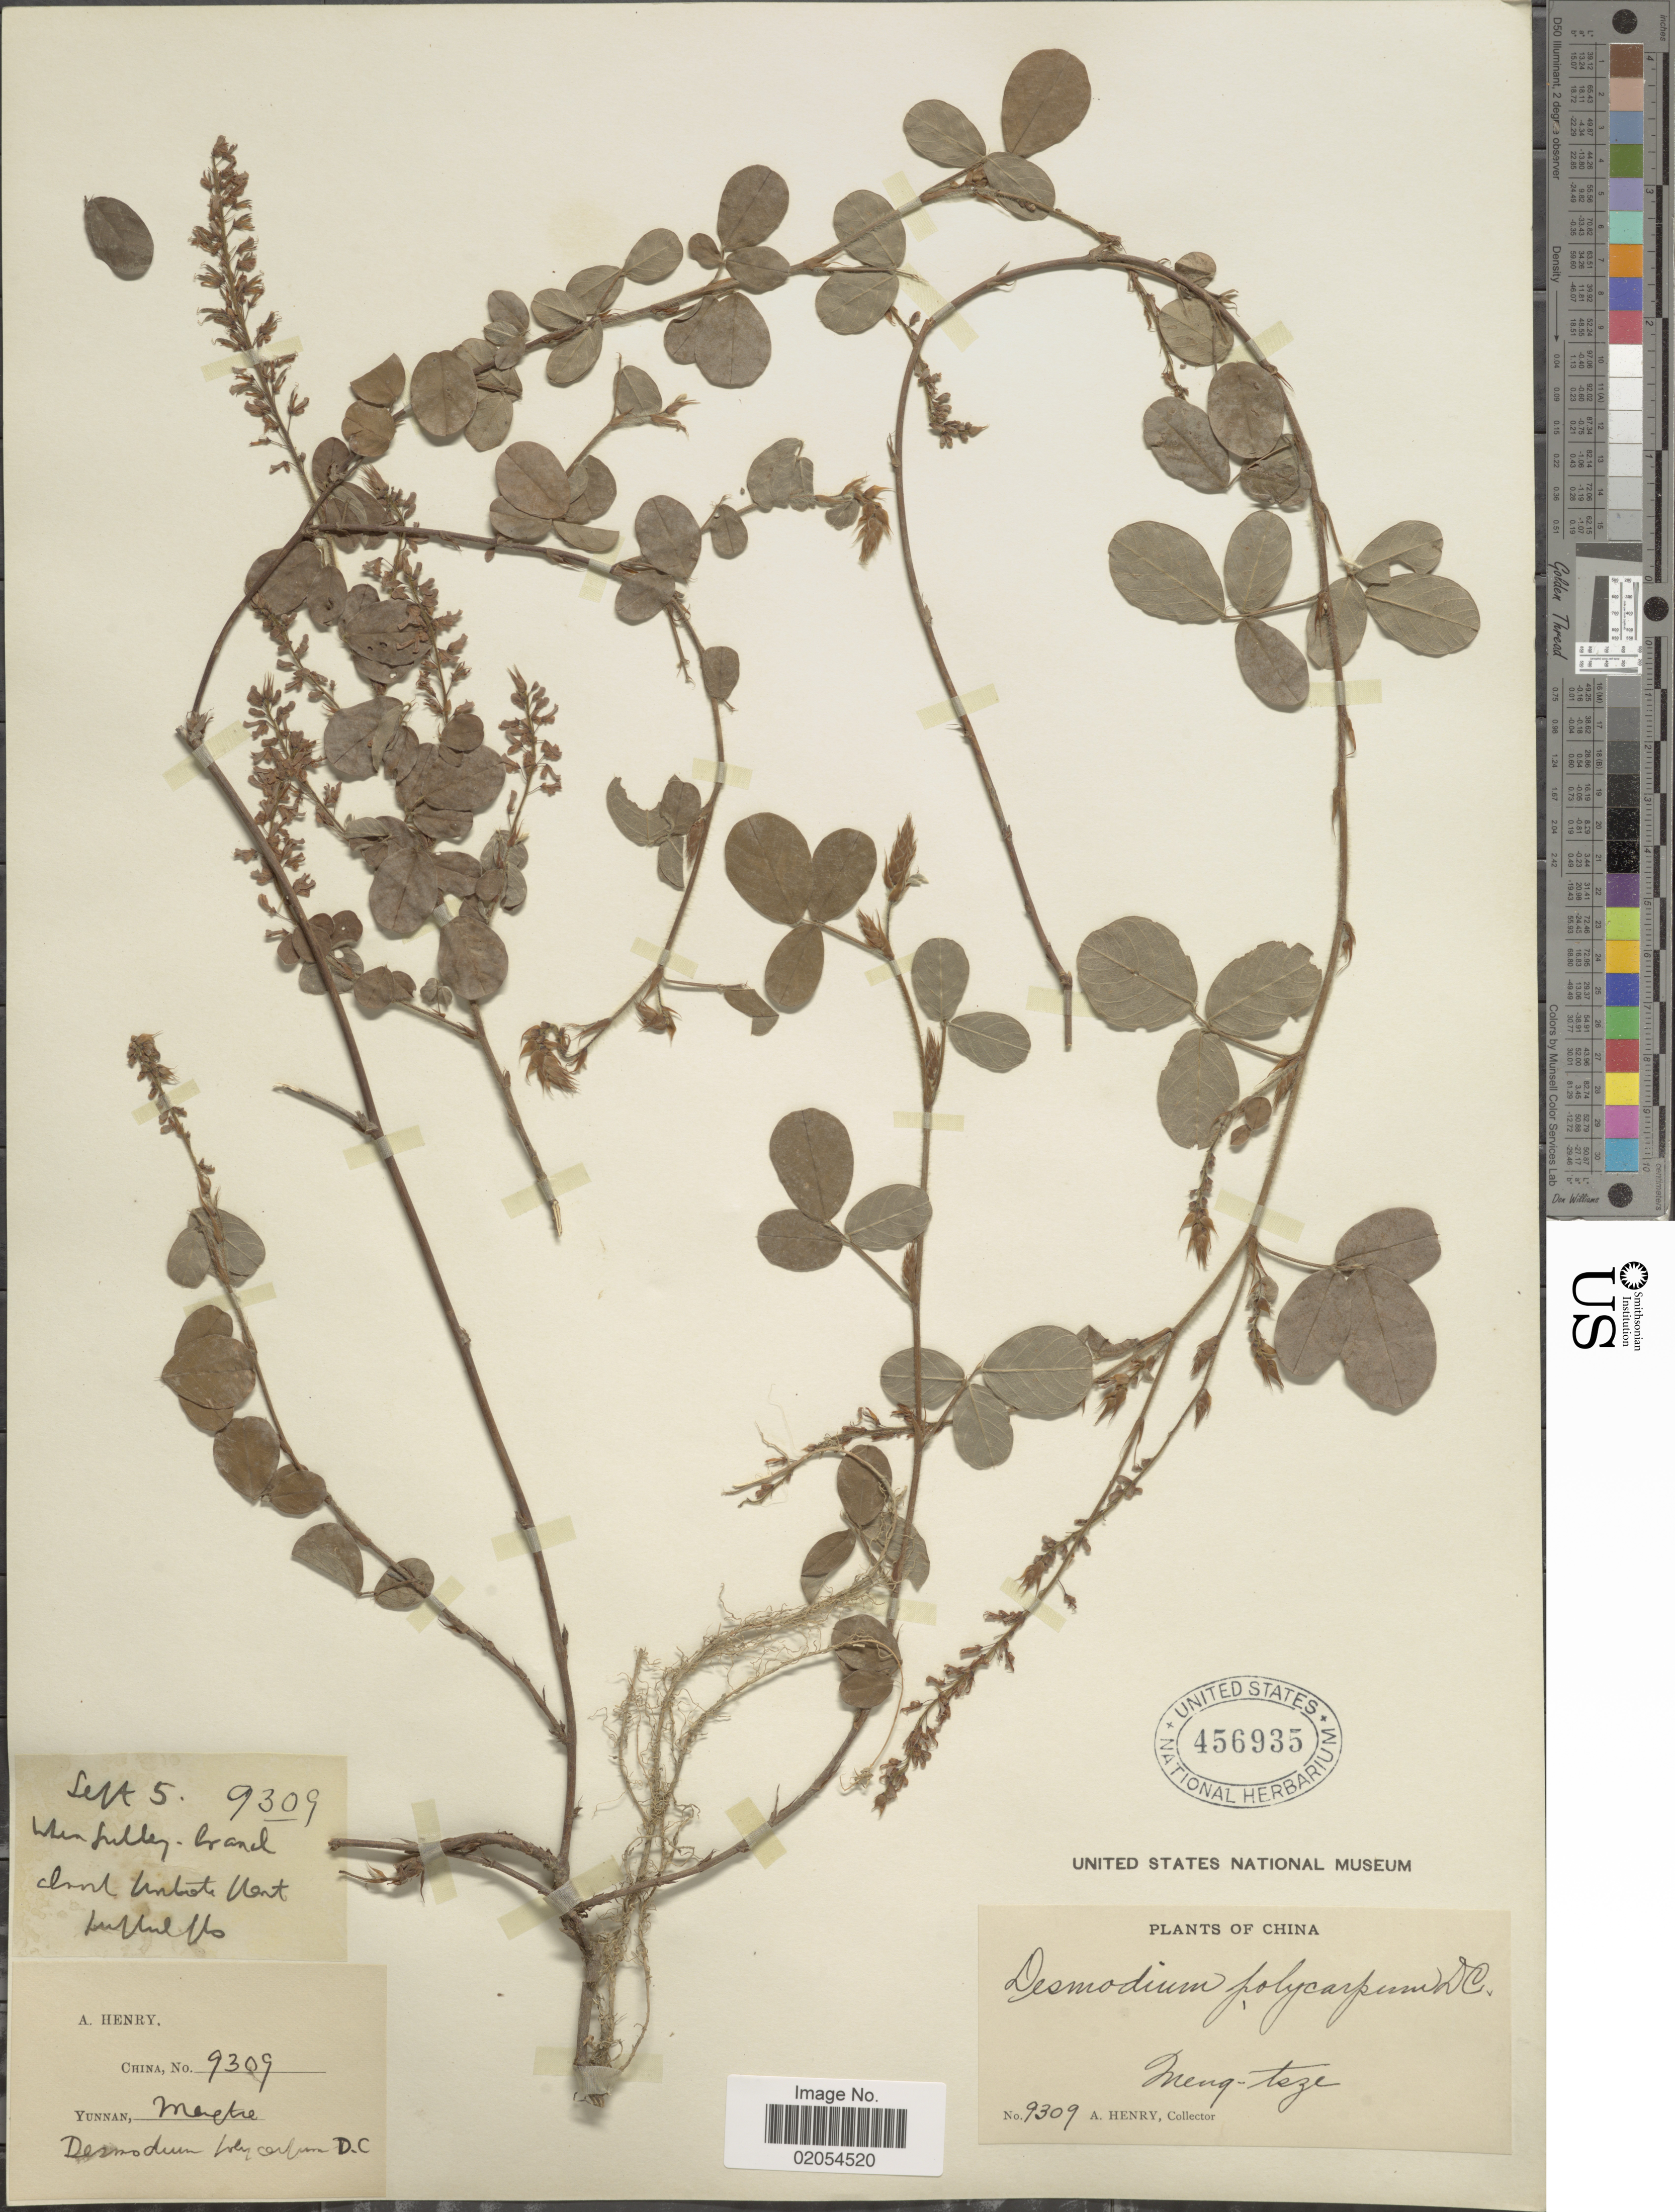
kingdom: Plantae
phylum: Tracheophyta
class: Magnoliopsida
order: Fabales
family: Fabaceae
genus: Grona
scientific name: Grona heterocarpos subsp. heterocarpos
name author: (L.) H. Ohashi & K. Ohashi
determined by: Strong, Mark T., (BOT), Smithsonian Institution - National Museum of Natural History (UNITED STATES)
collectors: A. Henry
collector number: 9309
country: China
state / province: Yunnan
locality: Yunnan, Mengtze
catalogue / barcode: US 456935